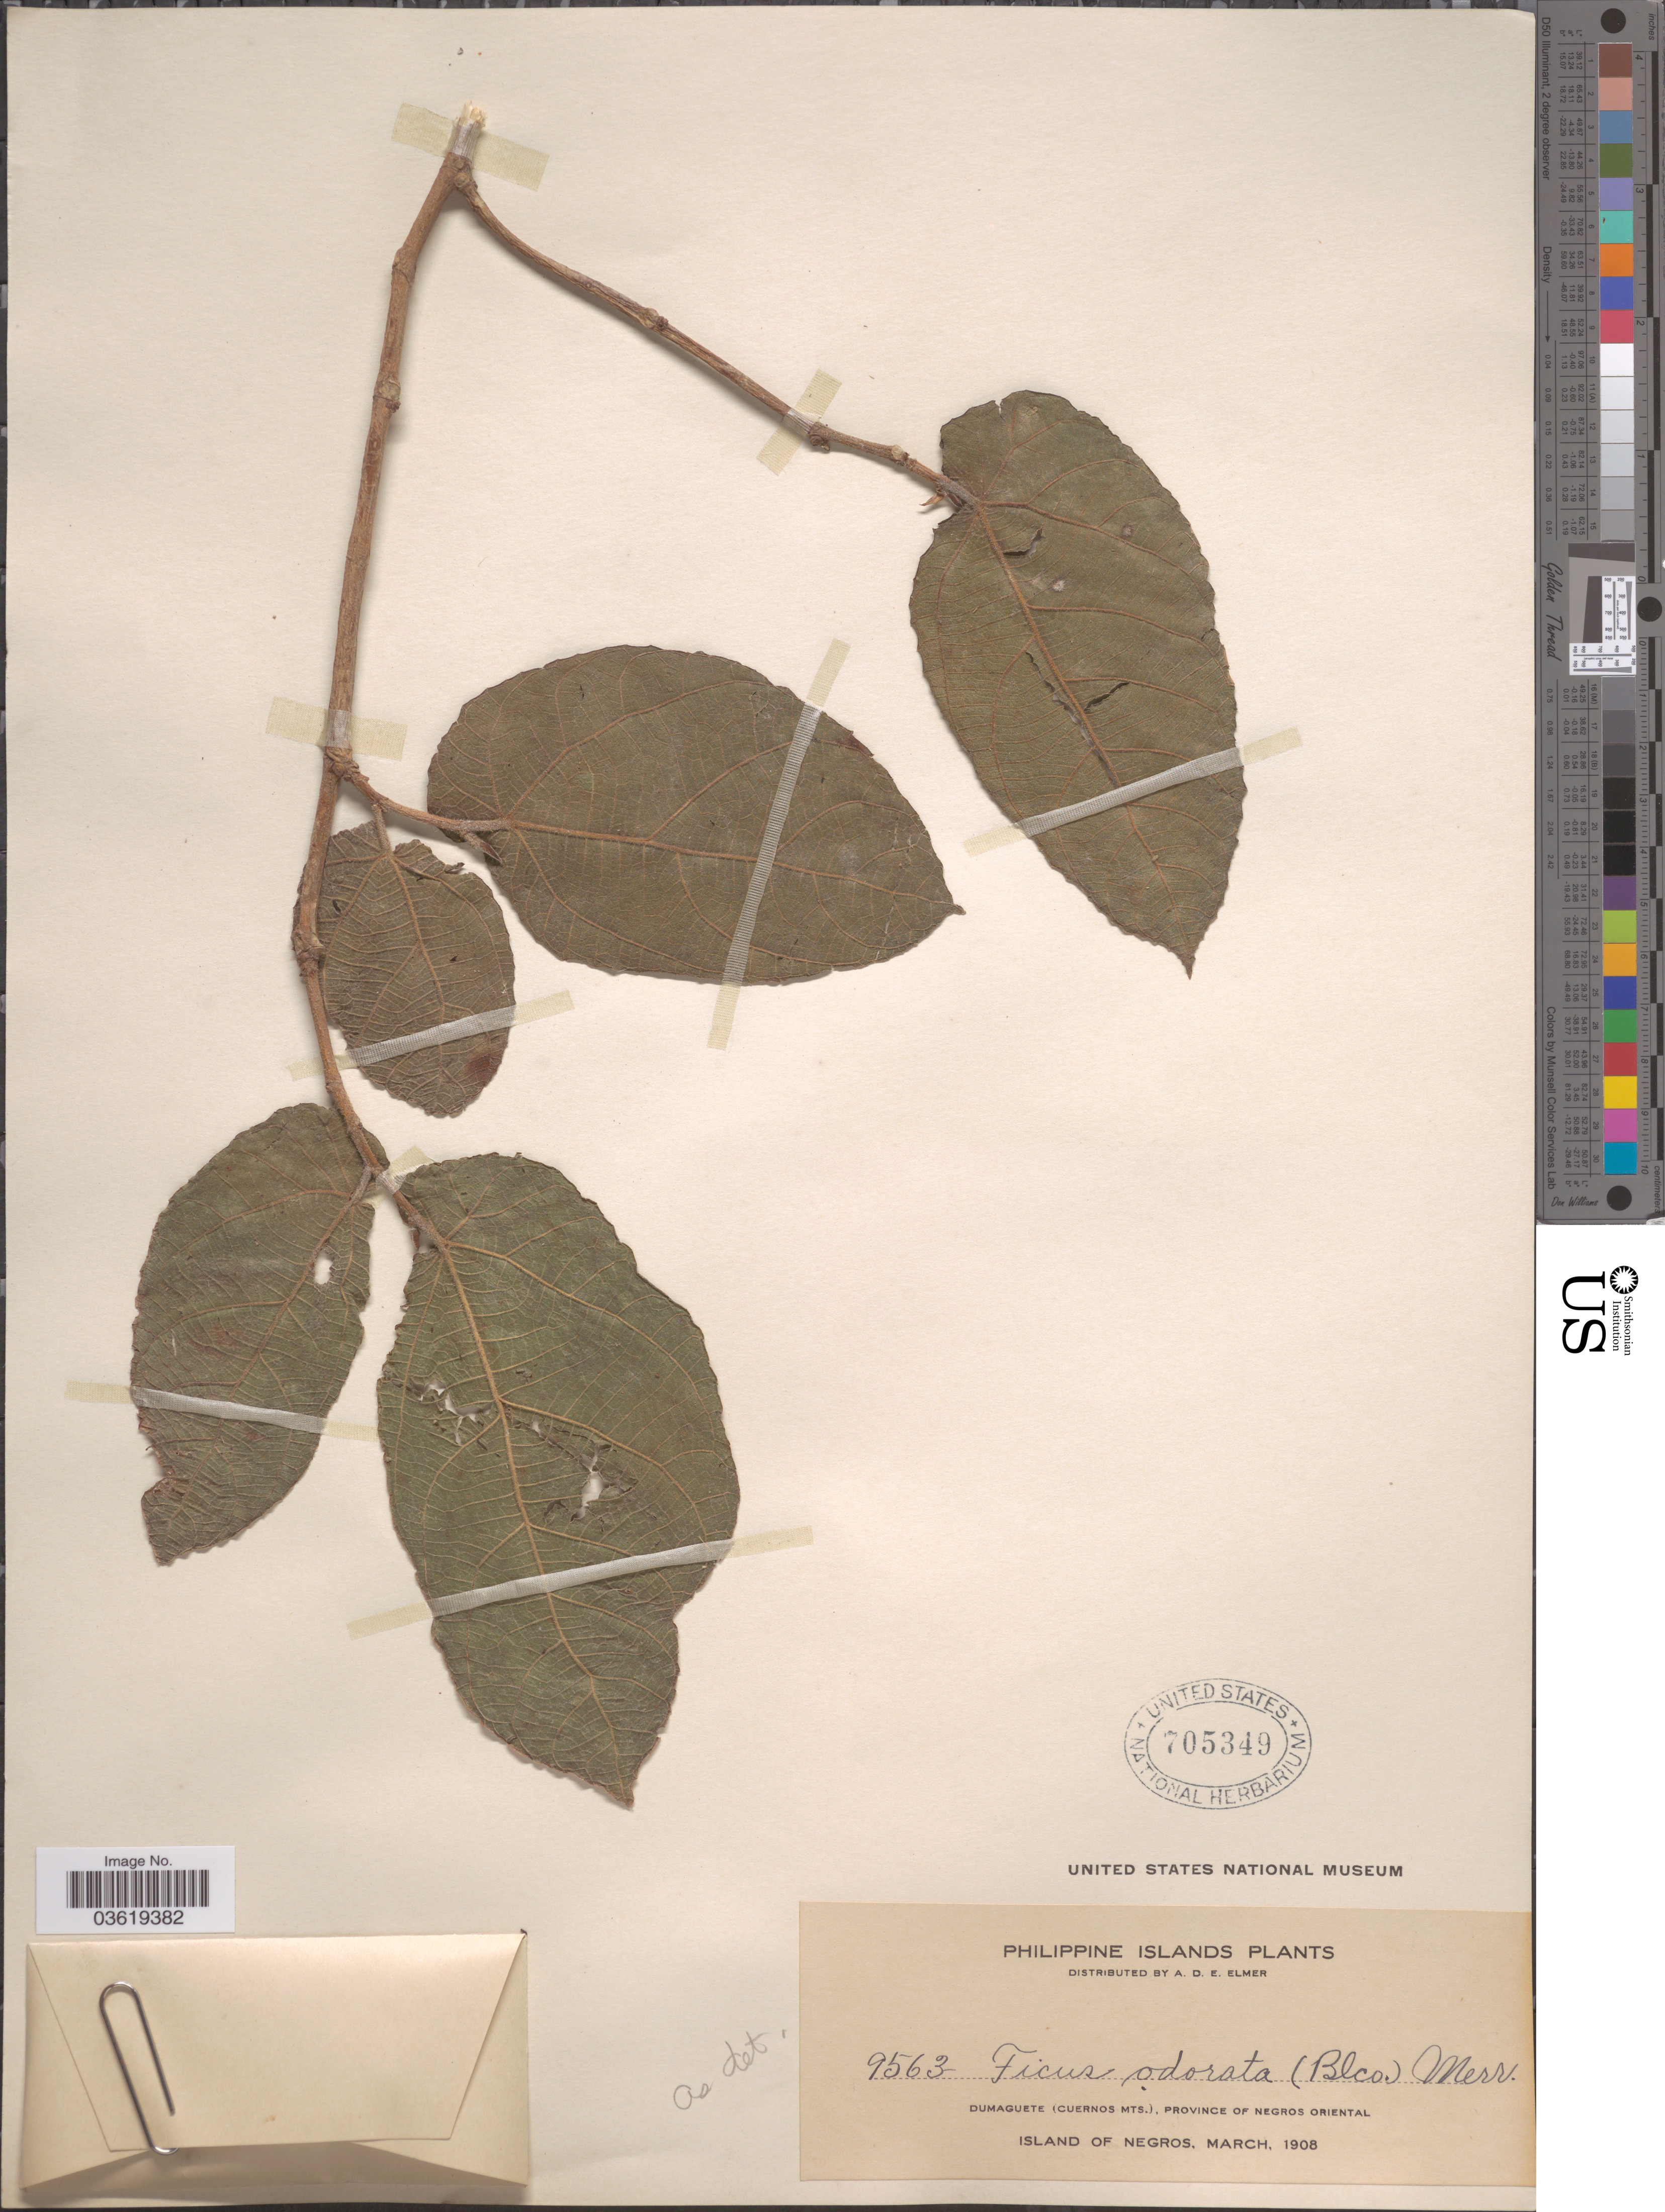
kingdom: Plantae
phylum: Tracheophyta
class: Magnoliopsida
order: Rosales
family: Moraceae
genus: Ficus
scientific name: Ficus odorata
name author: (Blanco) Merr.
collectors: A. D. E. Elmer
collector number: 9563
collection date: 1908-03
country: Philippines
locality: Philippine Islands. Dumaguete (Cuernos Mts.), Province of Negros Oriental, Island of Negros.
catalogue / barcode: US 705349